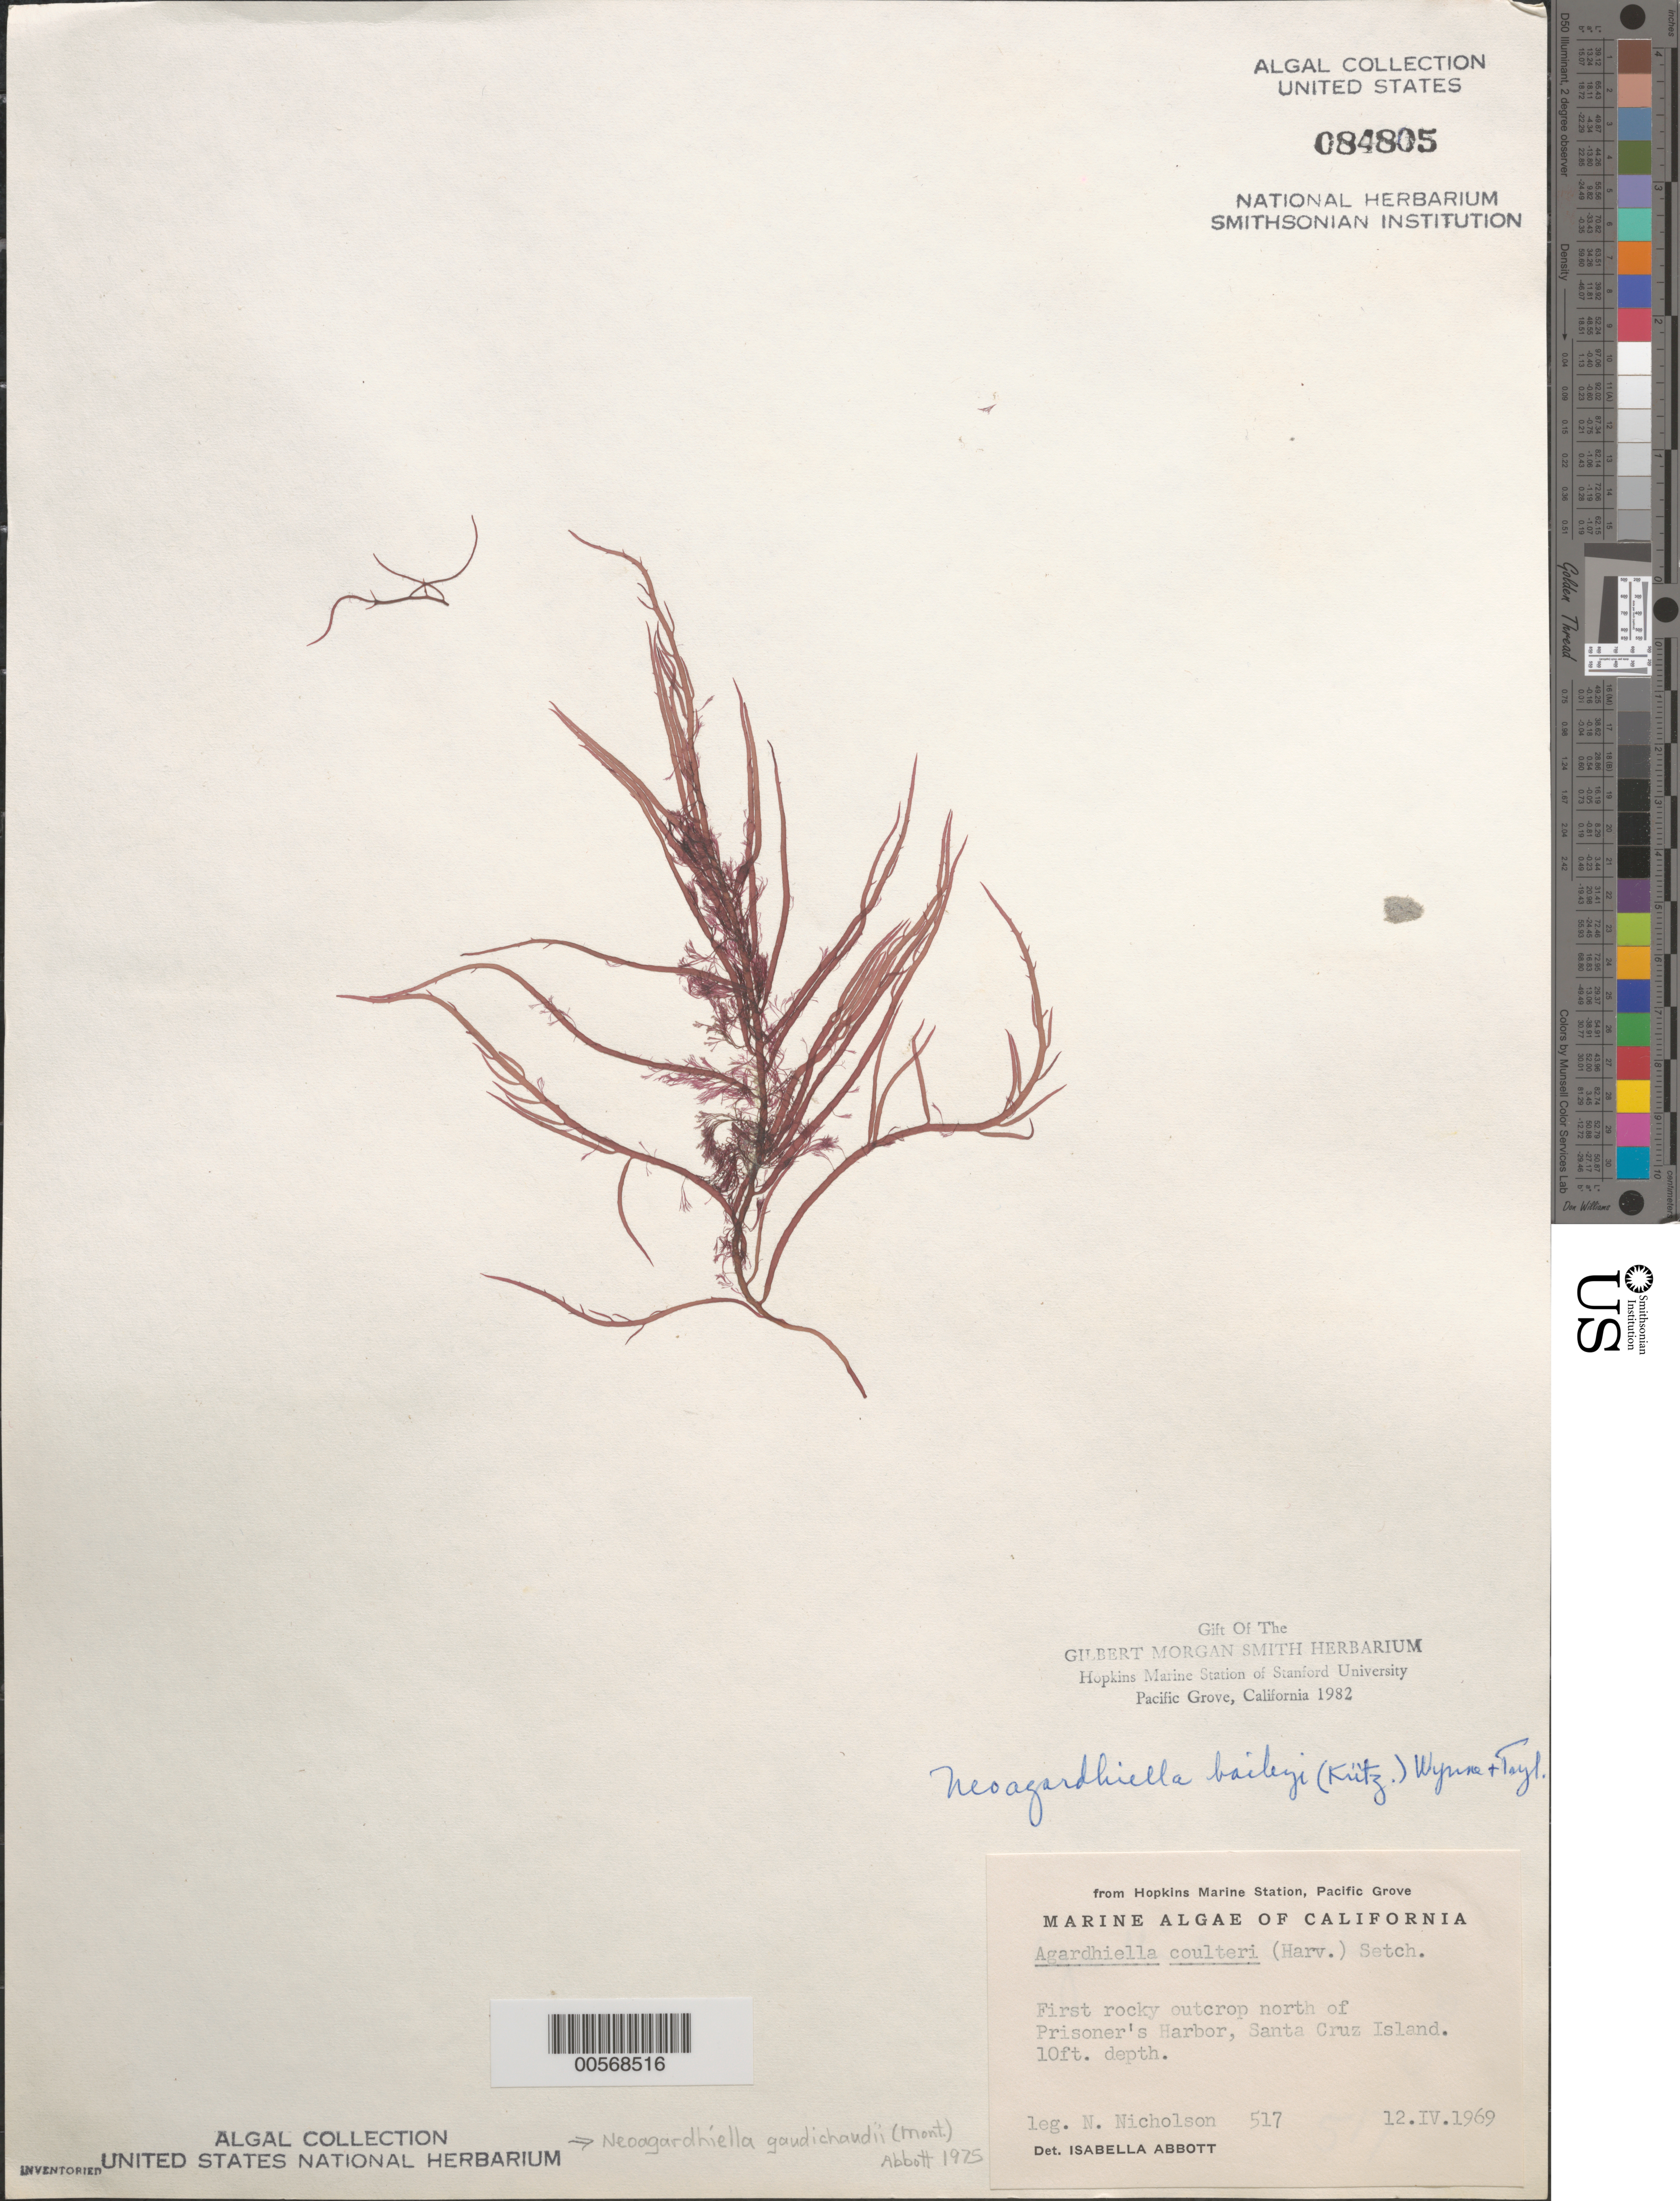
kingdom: Plantae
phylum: Rhodophyta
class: Florideophyceae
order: Gigartinales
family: Solieriaceae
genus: Sarcodiotheca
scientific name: Sarcodiotheca gaudichaudii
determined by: Algae name updating Project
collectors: N. Nicholson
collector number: Nln 517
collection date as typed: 12 Apr 1969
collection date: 1969-04-12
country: United States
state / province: California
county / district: Santa Barbara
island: Santa Cruz Island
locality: North of Prisoner's Harbor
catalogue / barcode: US 84805